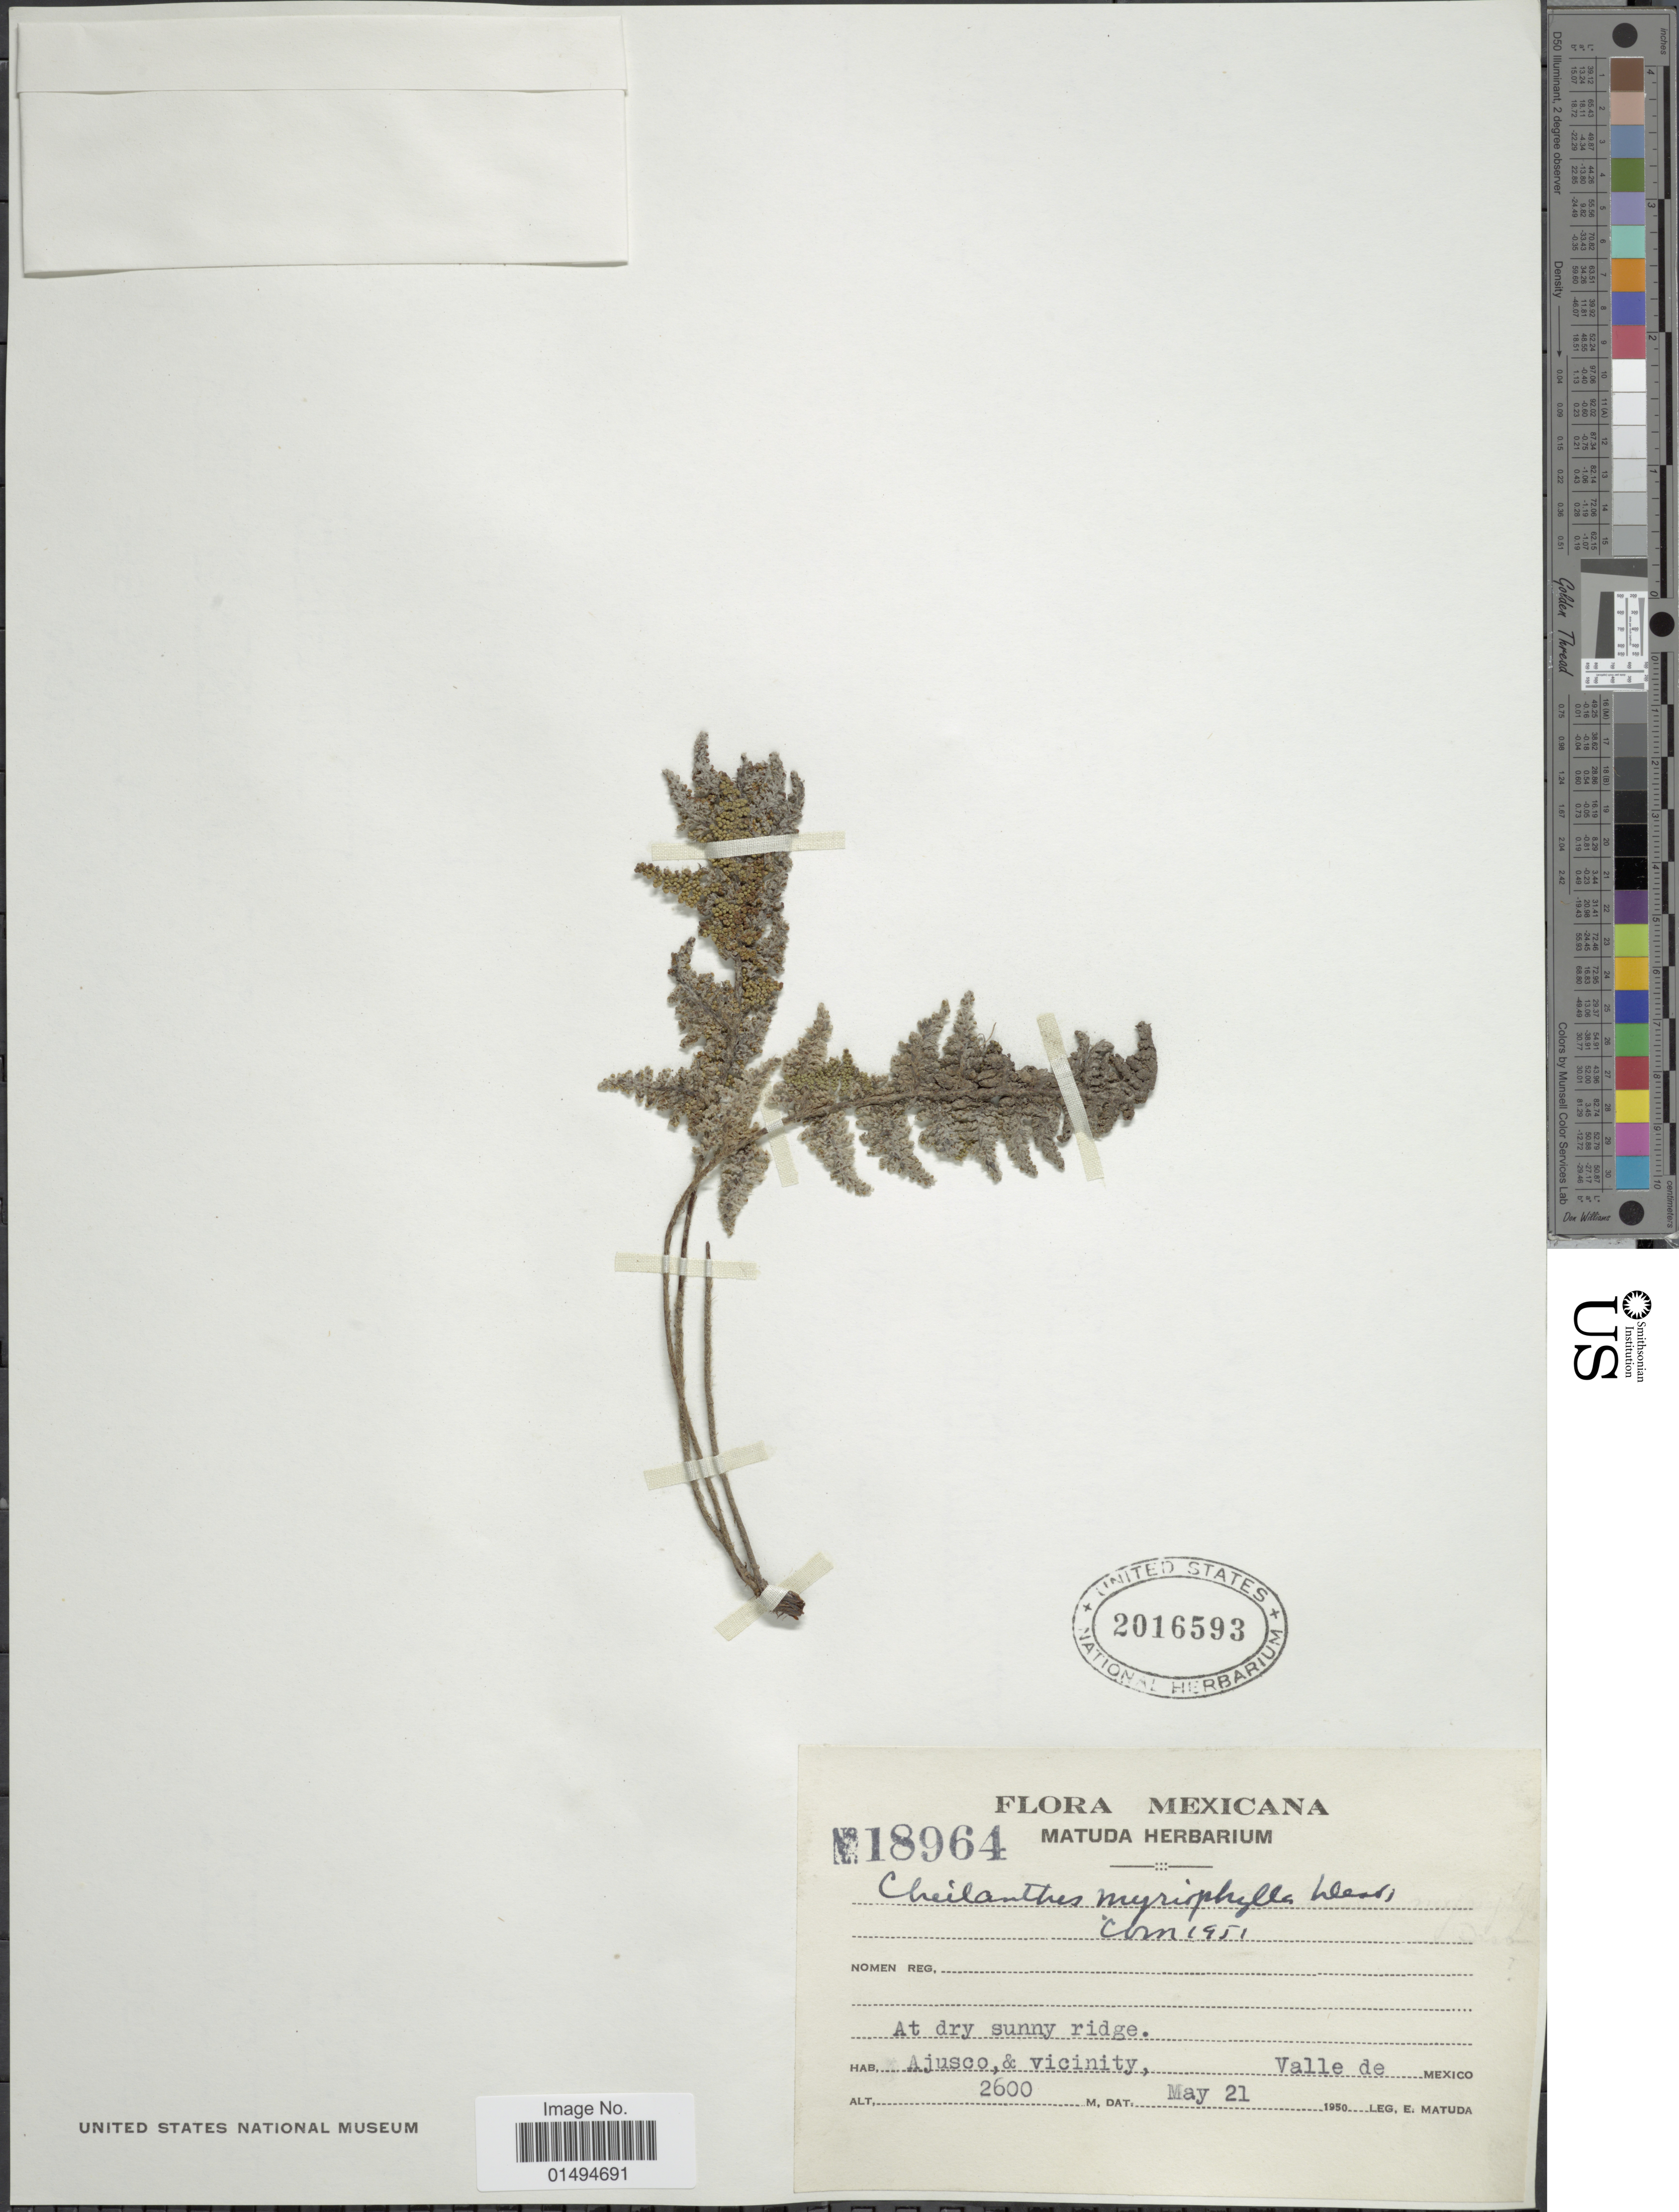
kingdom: Plantae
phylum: Tracheophyta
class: Polypodiopsida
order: Polypodiales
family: Pteridaceae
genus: Myriopteris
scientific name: Myriopteris myriophylla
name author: (Desv.) J. Sm.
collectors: E. Matuda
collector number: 18964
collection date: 1950-05-21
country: Mexico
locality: Valle de Mexico, Ajusco,& vicinity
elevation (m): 2600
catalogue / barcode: US 2016593